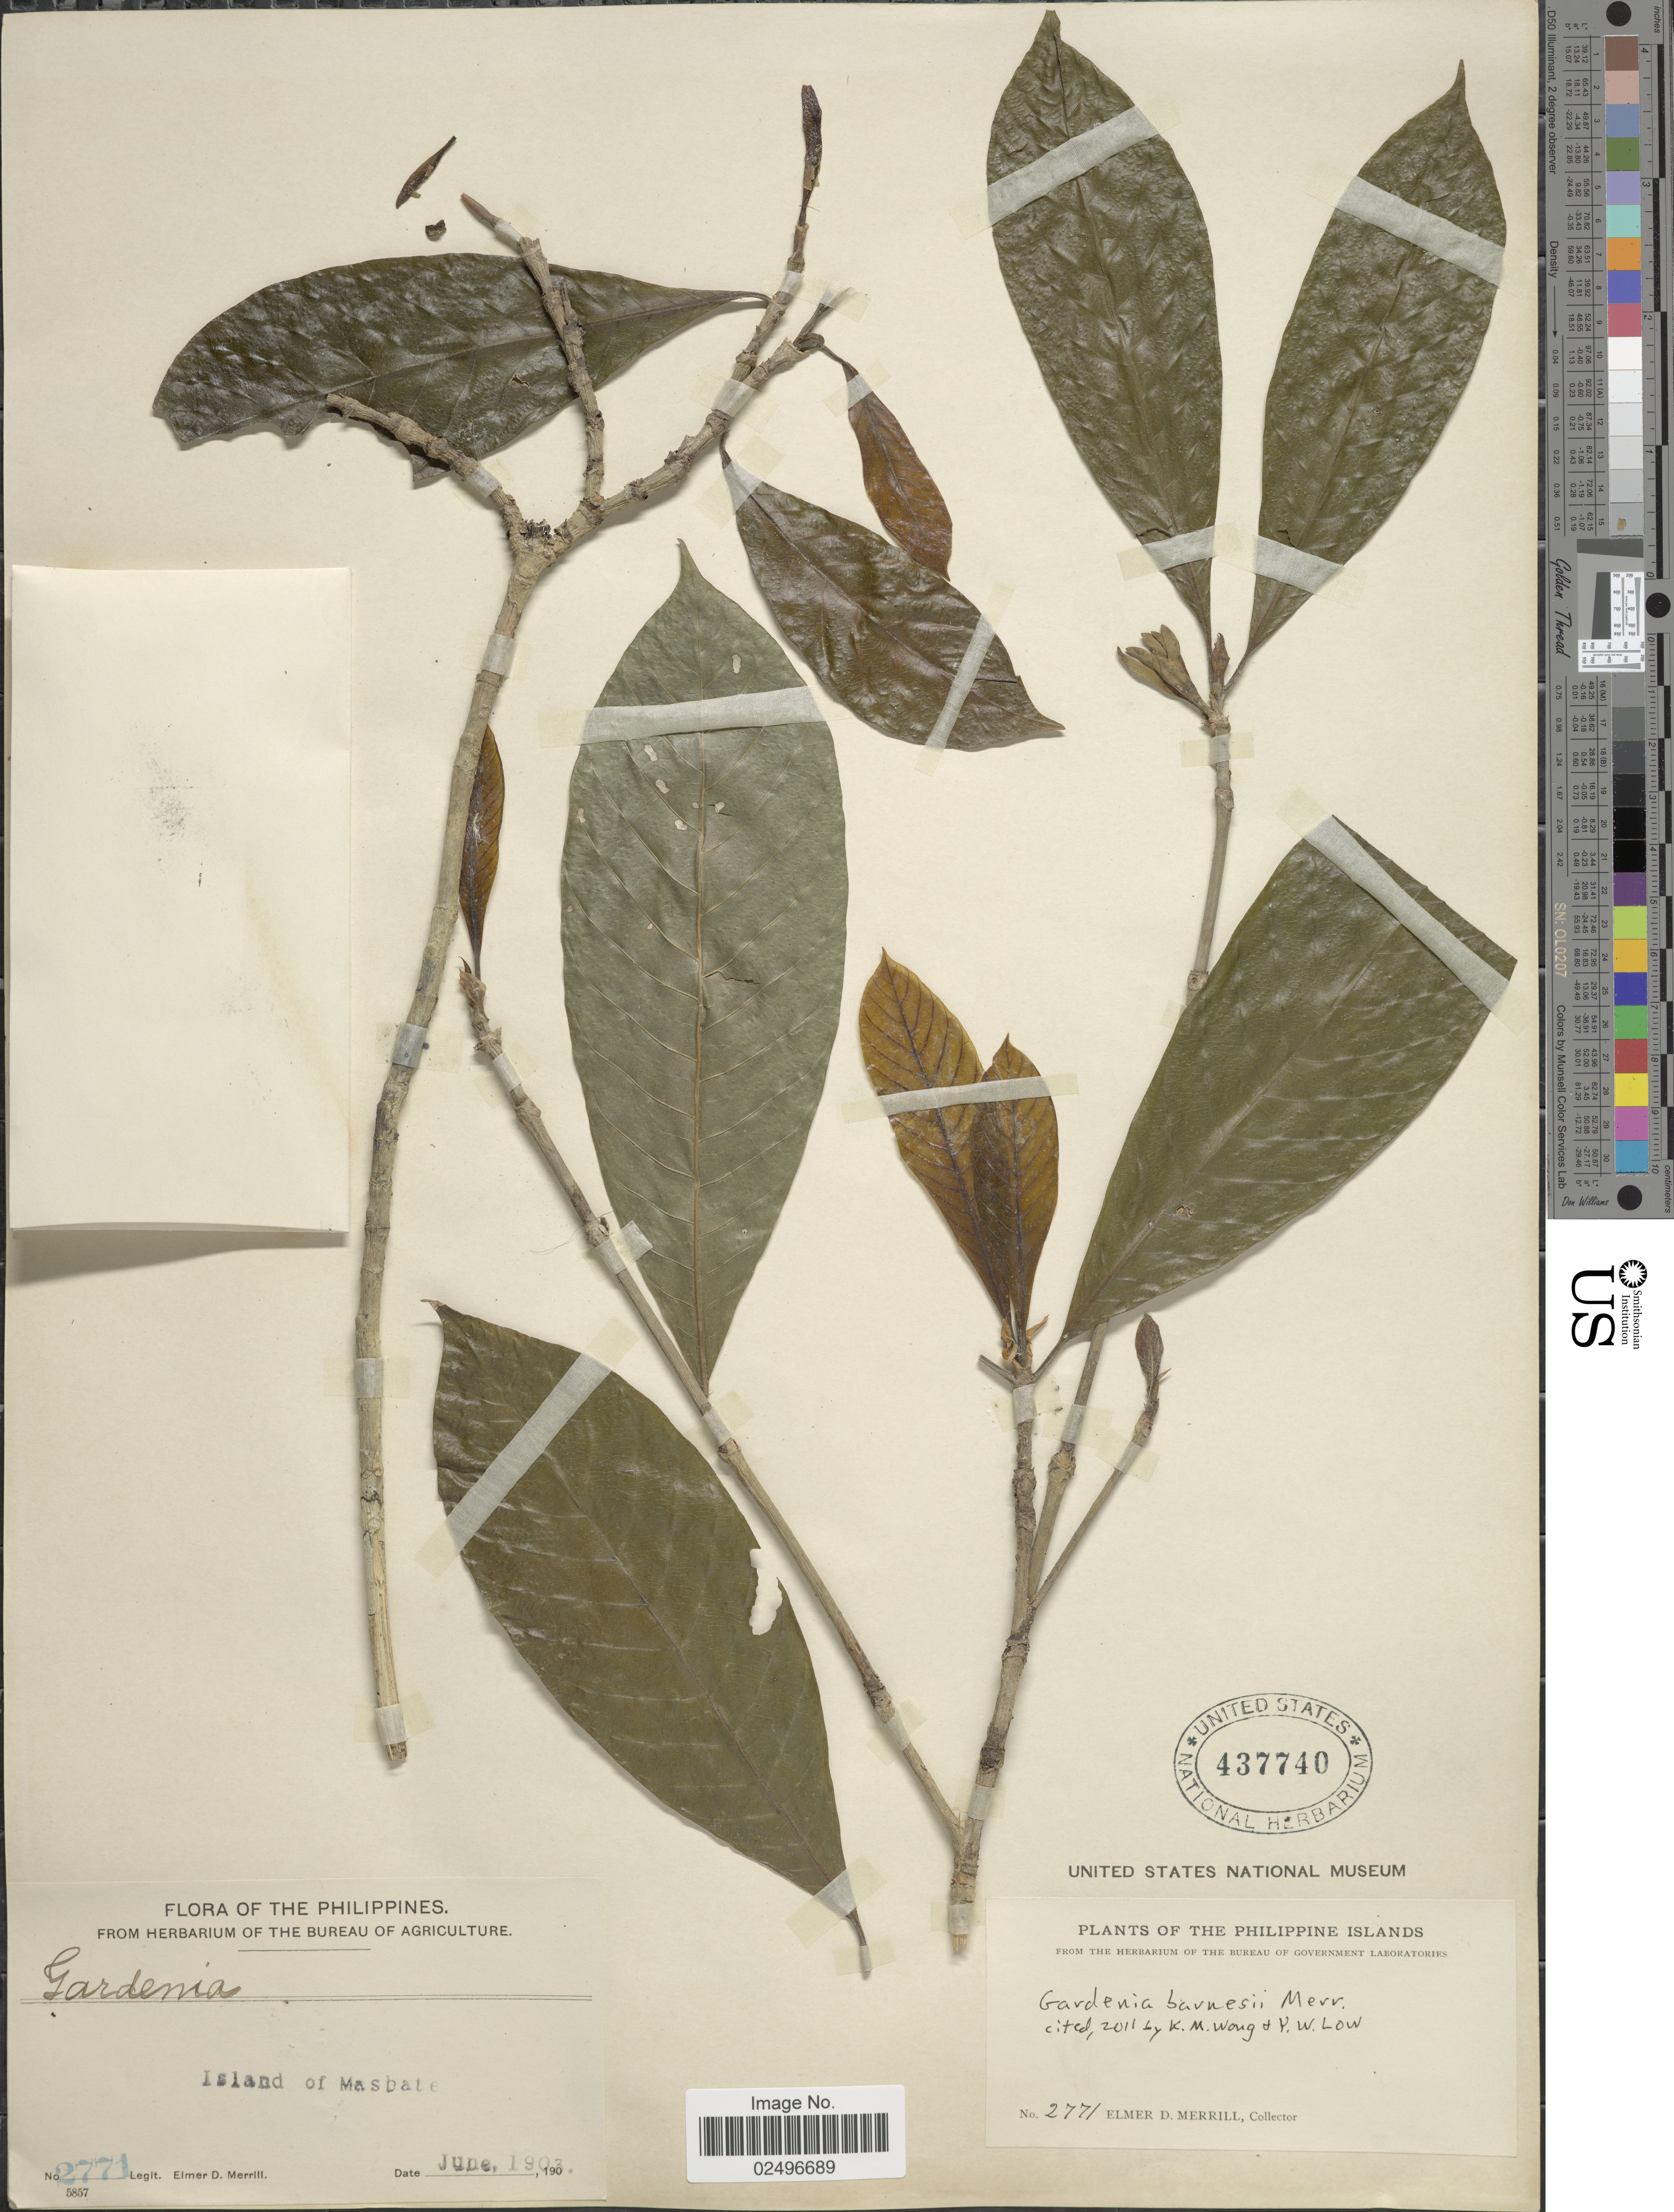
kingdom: Plantae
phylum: Tracheophyta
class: Magnoliopsida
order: Gentianales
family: Rubiaceae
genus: Gardenia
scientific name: Gardenia barnesii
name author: Merr.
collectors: E. D. Merrill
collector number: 2771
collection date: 1903-06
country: Philippines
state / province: Bicol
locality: Island of Masbate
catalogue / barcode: US 437740